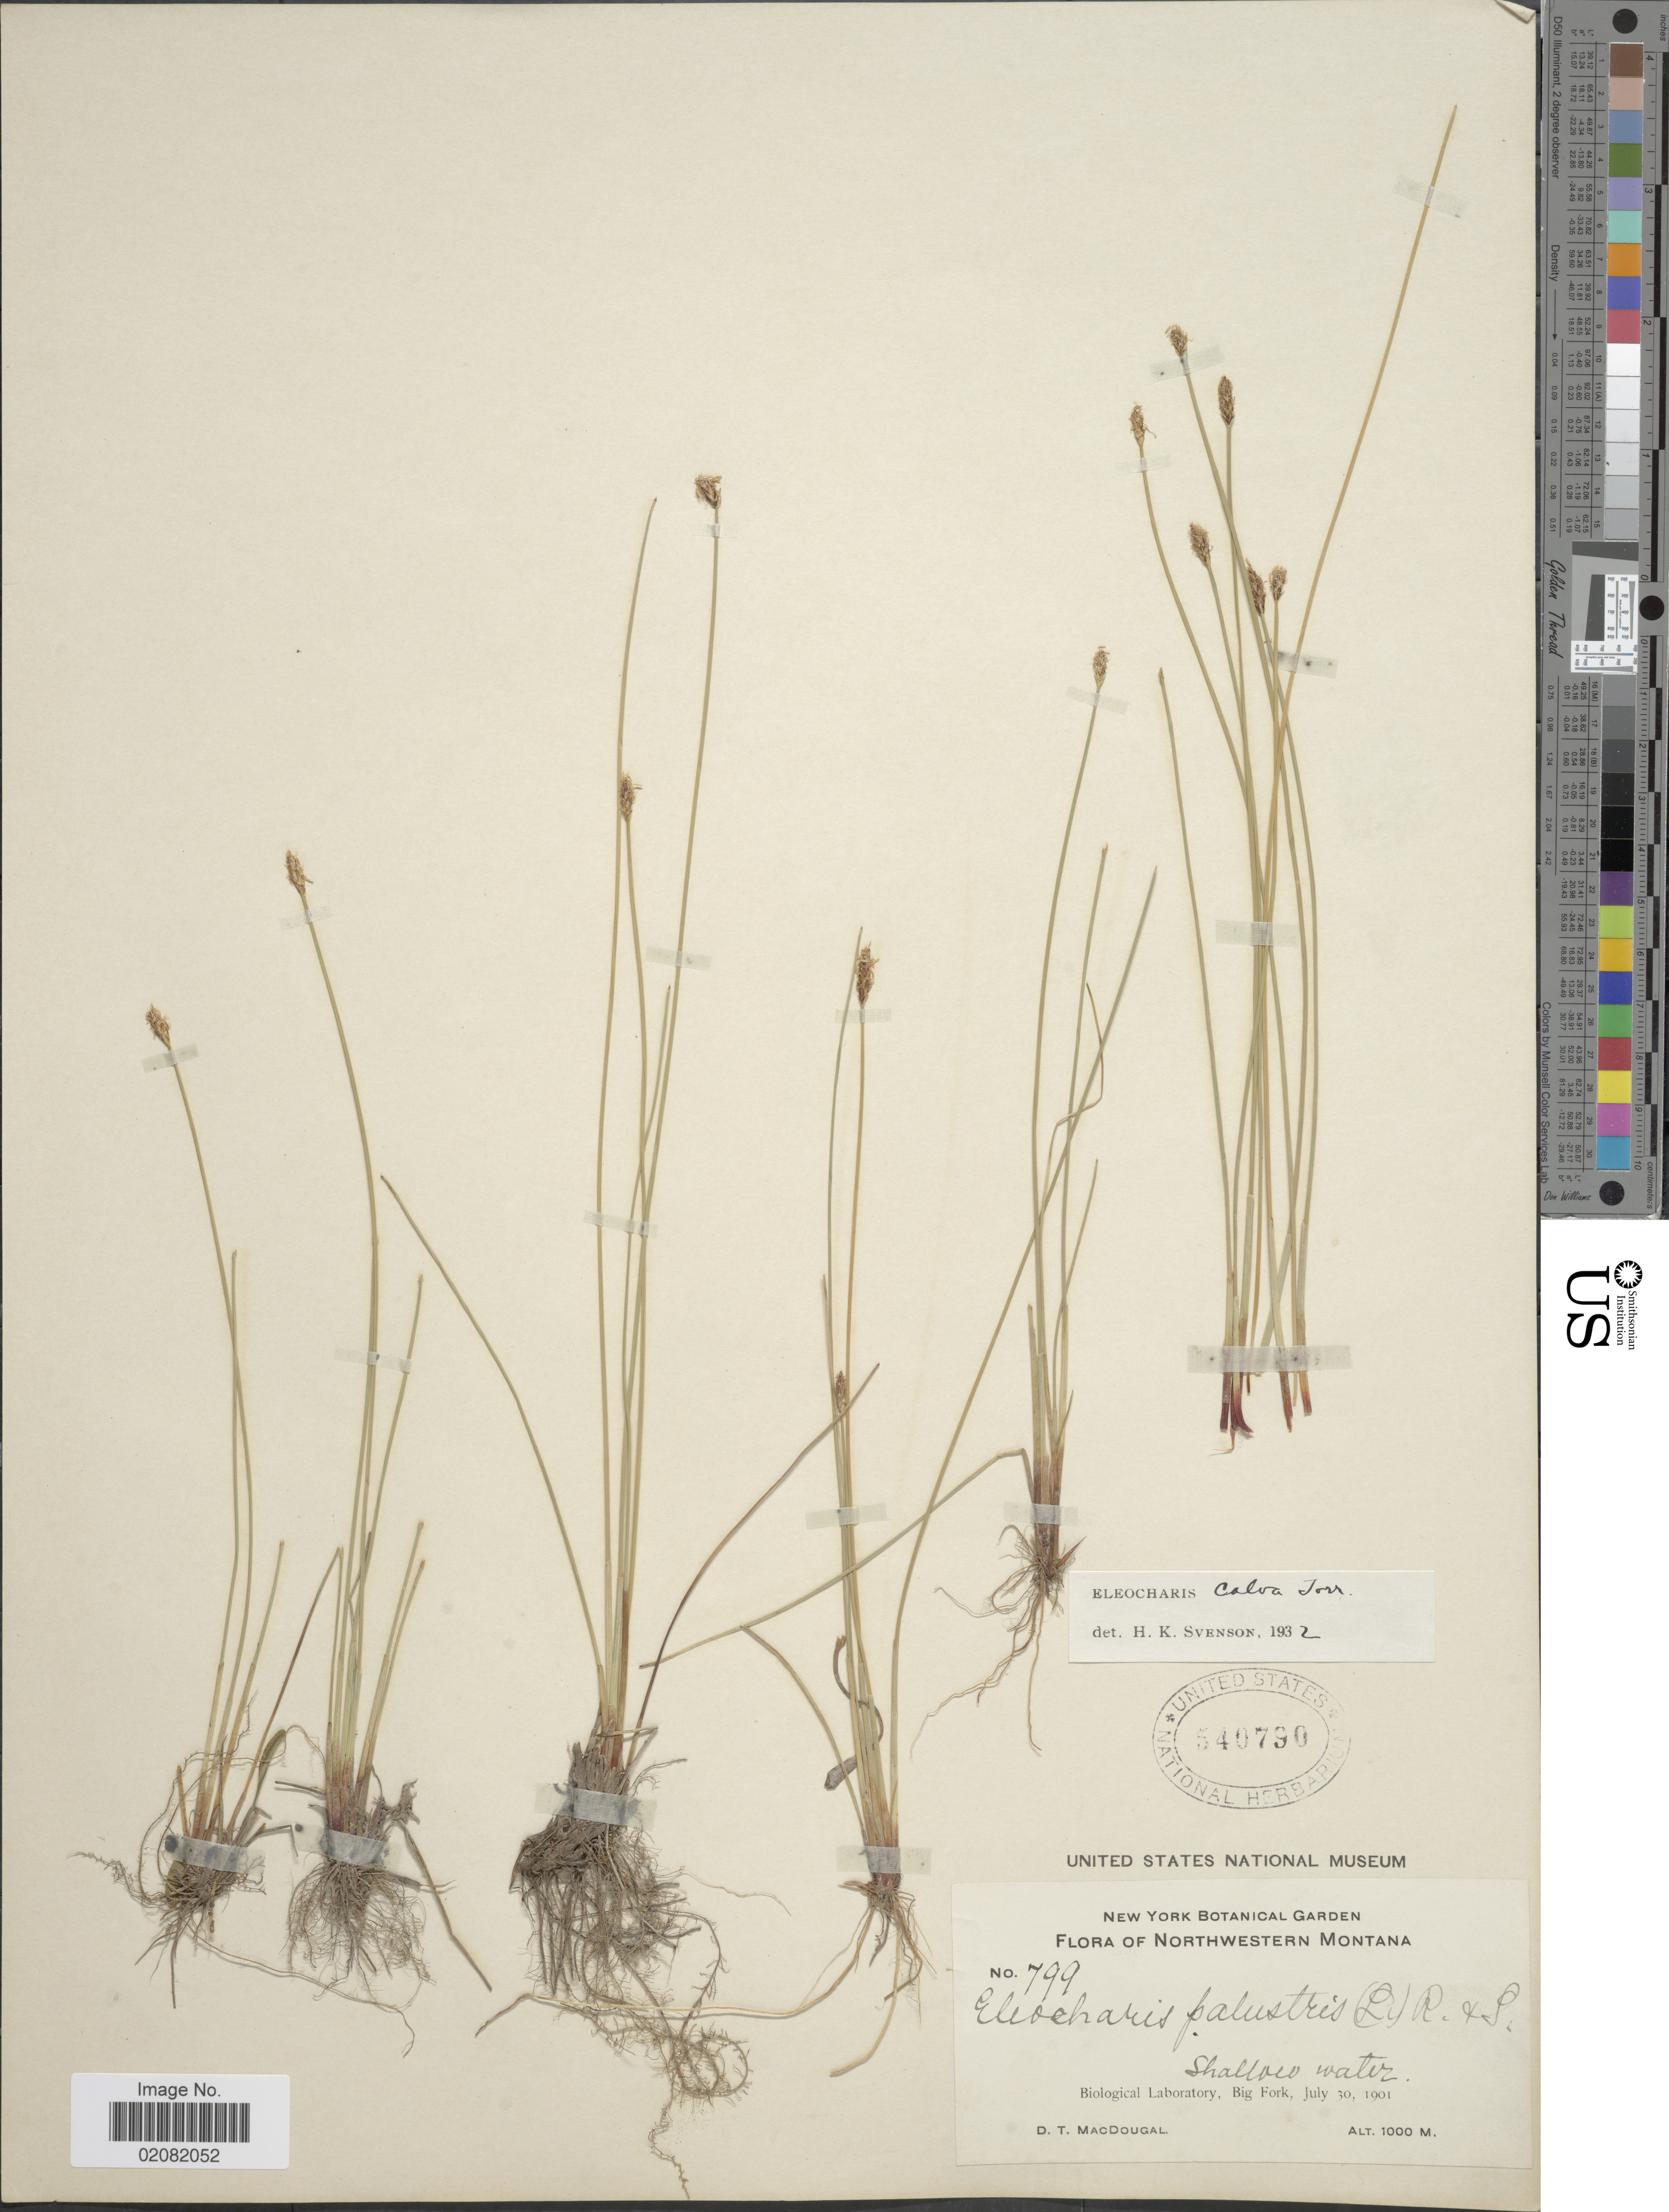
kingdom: Plantae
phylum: Tracheophyta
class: Liliopsida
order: Poales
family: Cyperaceae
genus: Eleocharis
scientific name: Eleocharis erythropoda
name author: Steud.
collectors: D. T. MacDougal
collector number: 799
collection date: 1901-07-30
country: United States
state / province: Montana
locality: Northwestern Montana, Shallow water, Biological Laboratory, Big Fork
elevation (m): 1000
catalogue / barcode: US 540790